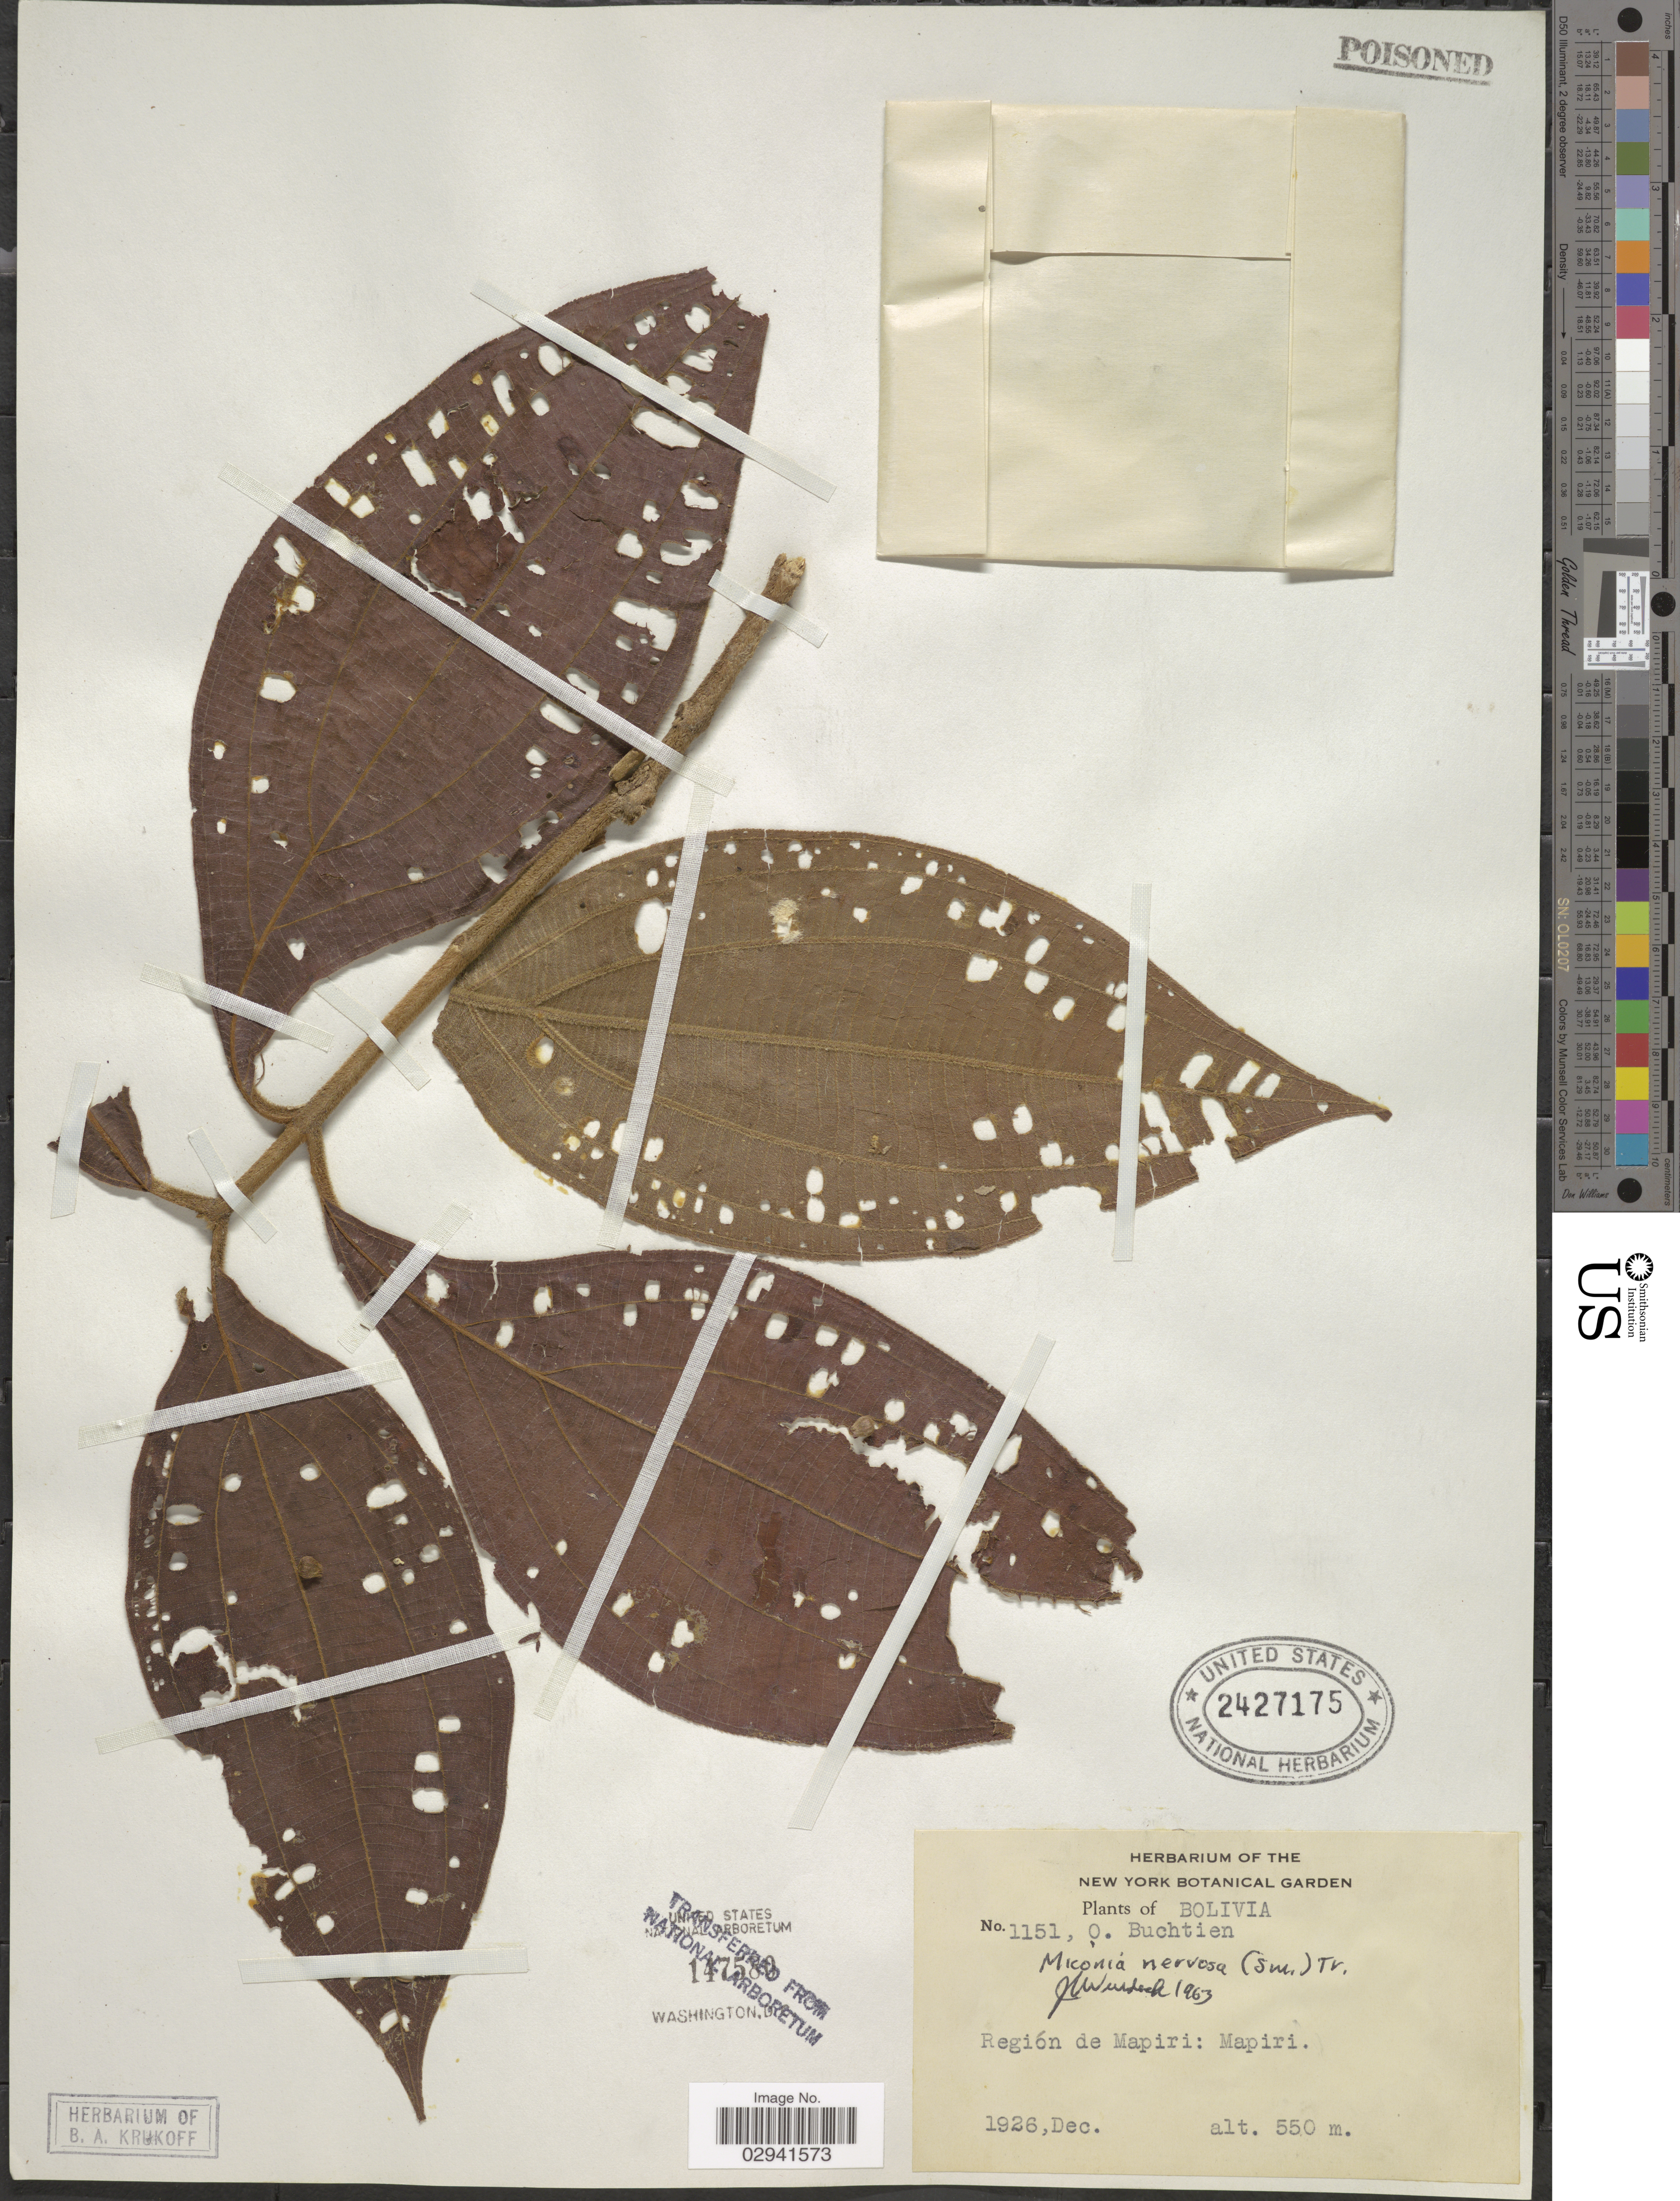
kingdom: Plantae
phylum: Tracheophyta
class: Magnoliopsida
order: Myrtales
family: Melastomataceae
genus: Miconia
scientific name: Miconia nervosa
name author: (Sm.) Triana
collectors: O. Buchtien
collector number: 1151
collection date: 1926-12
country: Bolivia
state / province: La Paz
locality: Región de Mapiri: Mapiri.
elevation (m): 550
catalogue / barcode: US 2427175